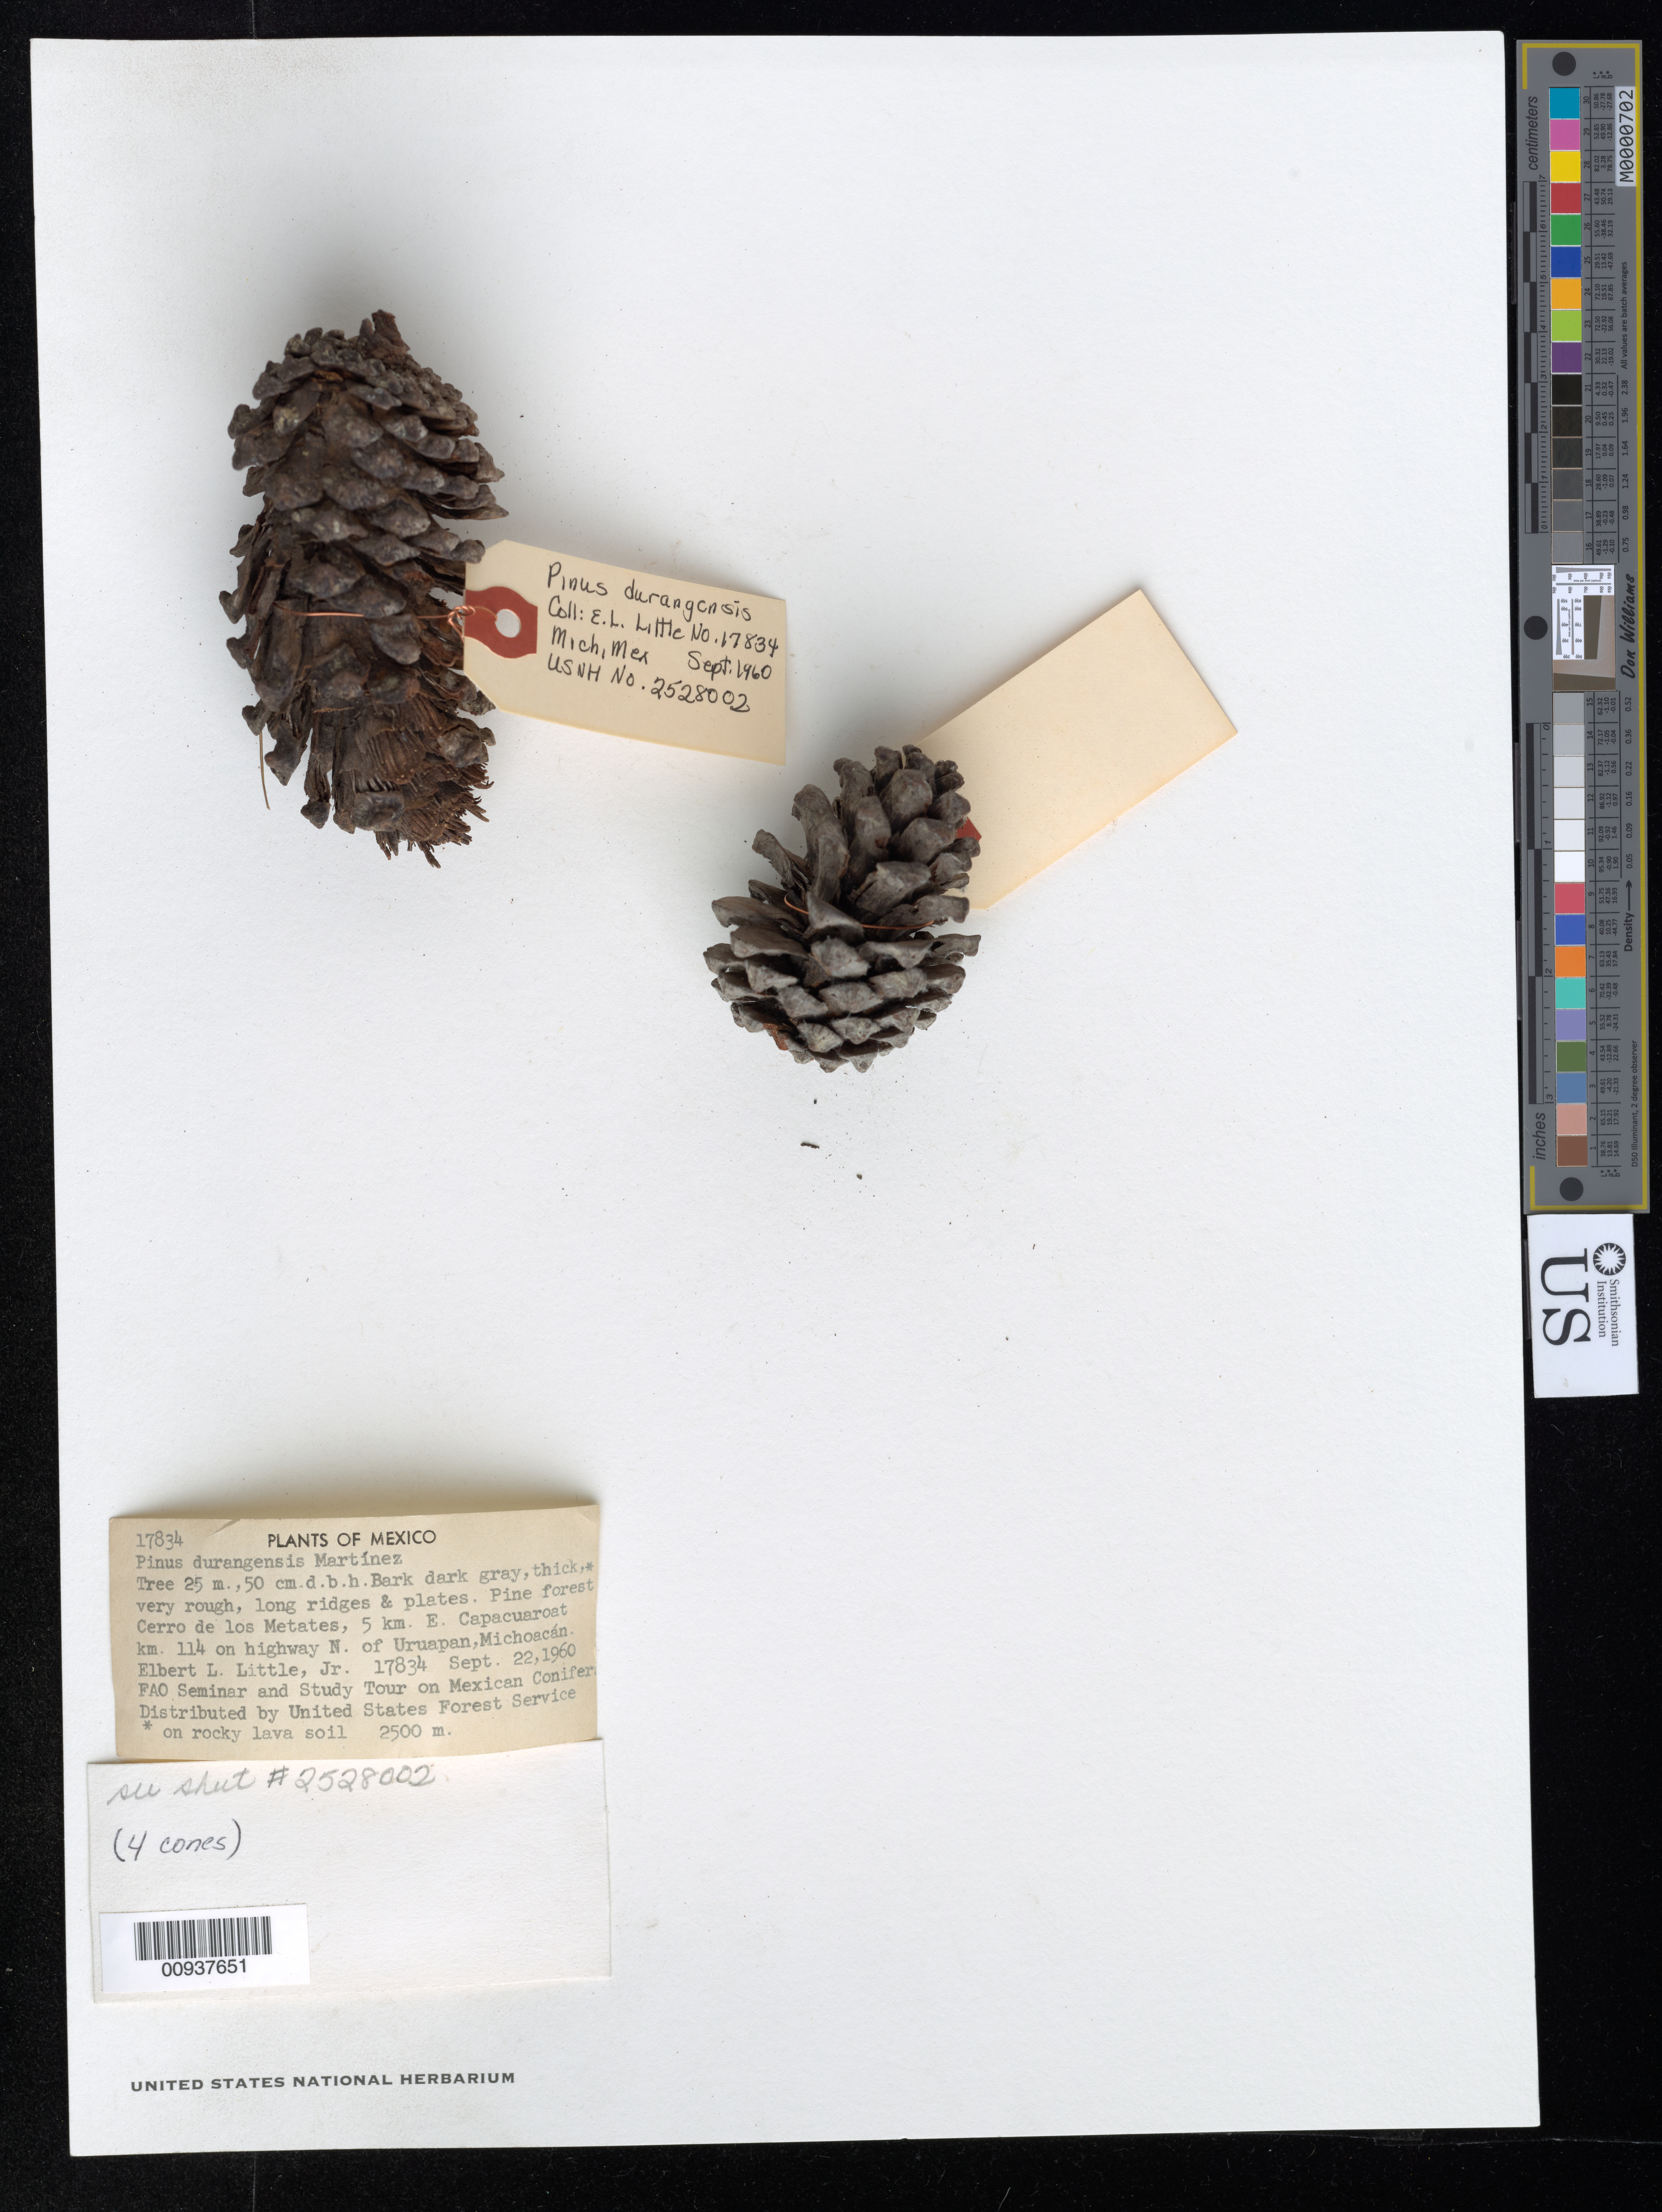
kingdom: Plantae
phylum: Tracheophyta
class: Pinopsida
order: Pinales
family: Pinaceae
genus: Pinus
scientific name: Pinus durangensis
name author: Martínez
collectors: E. L. Little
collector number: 17834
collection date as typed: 22 Sep 1960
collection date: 1960-09-22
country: Mexico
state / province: Michoacán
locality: Cerro de los Metates, 5 km. E of Capacuaroat km 114 on highway N of Uruapan.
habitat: Pine forest on rocky lava soil.